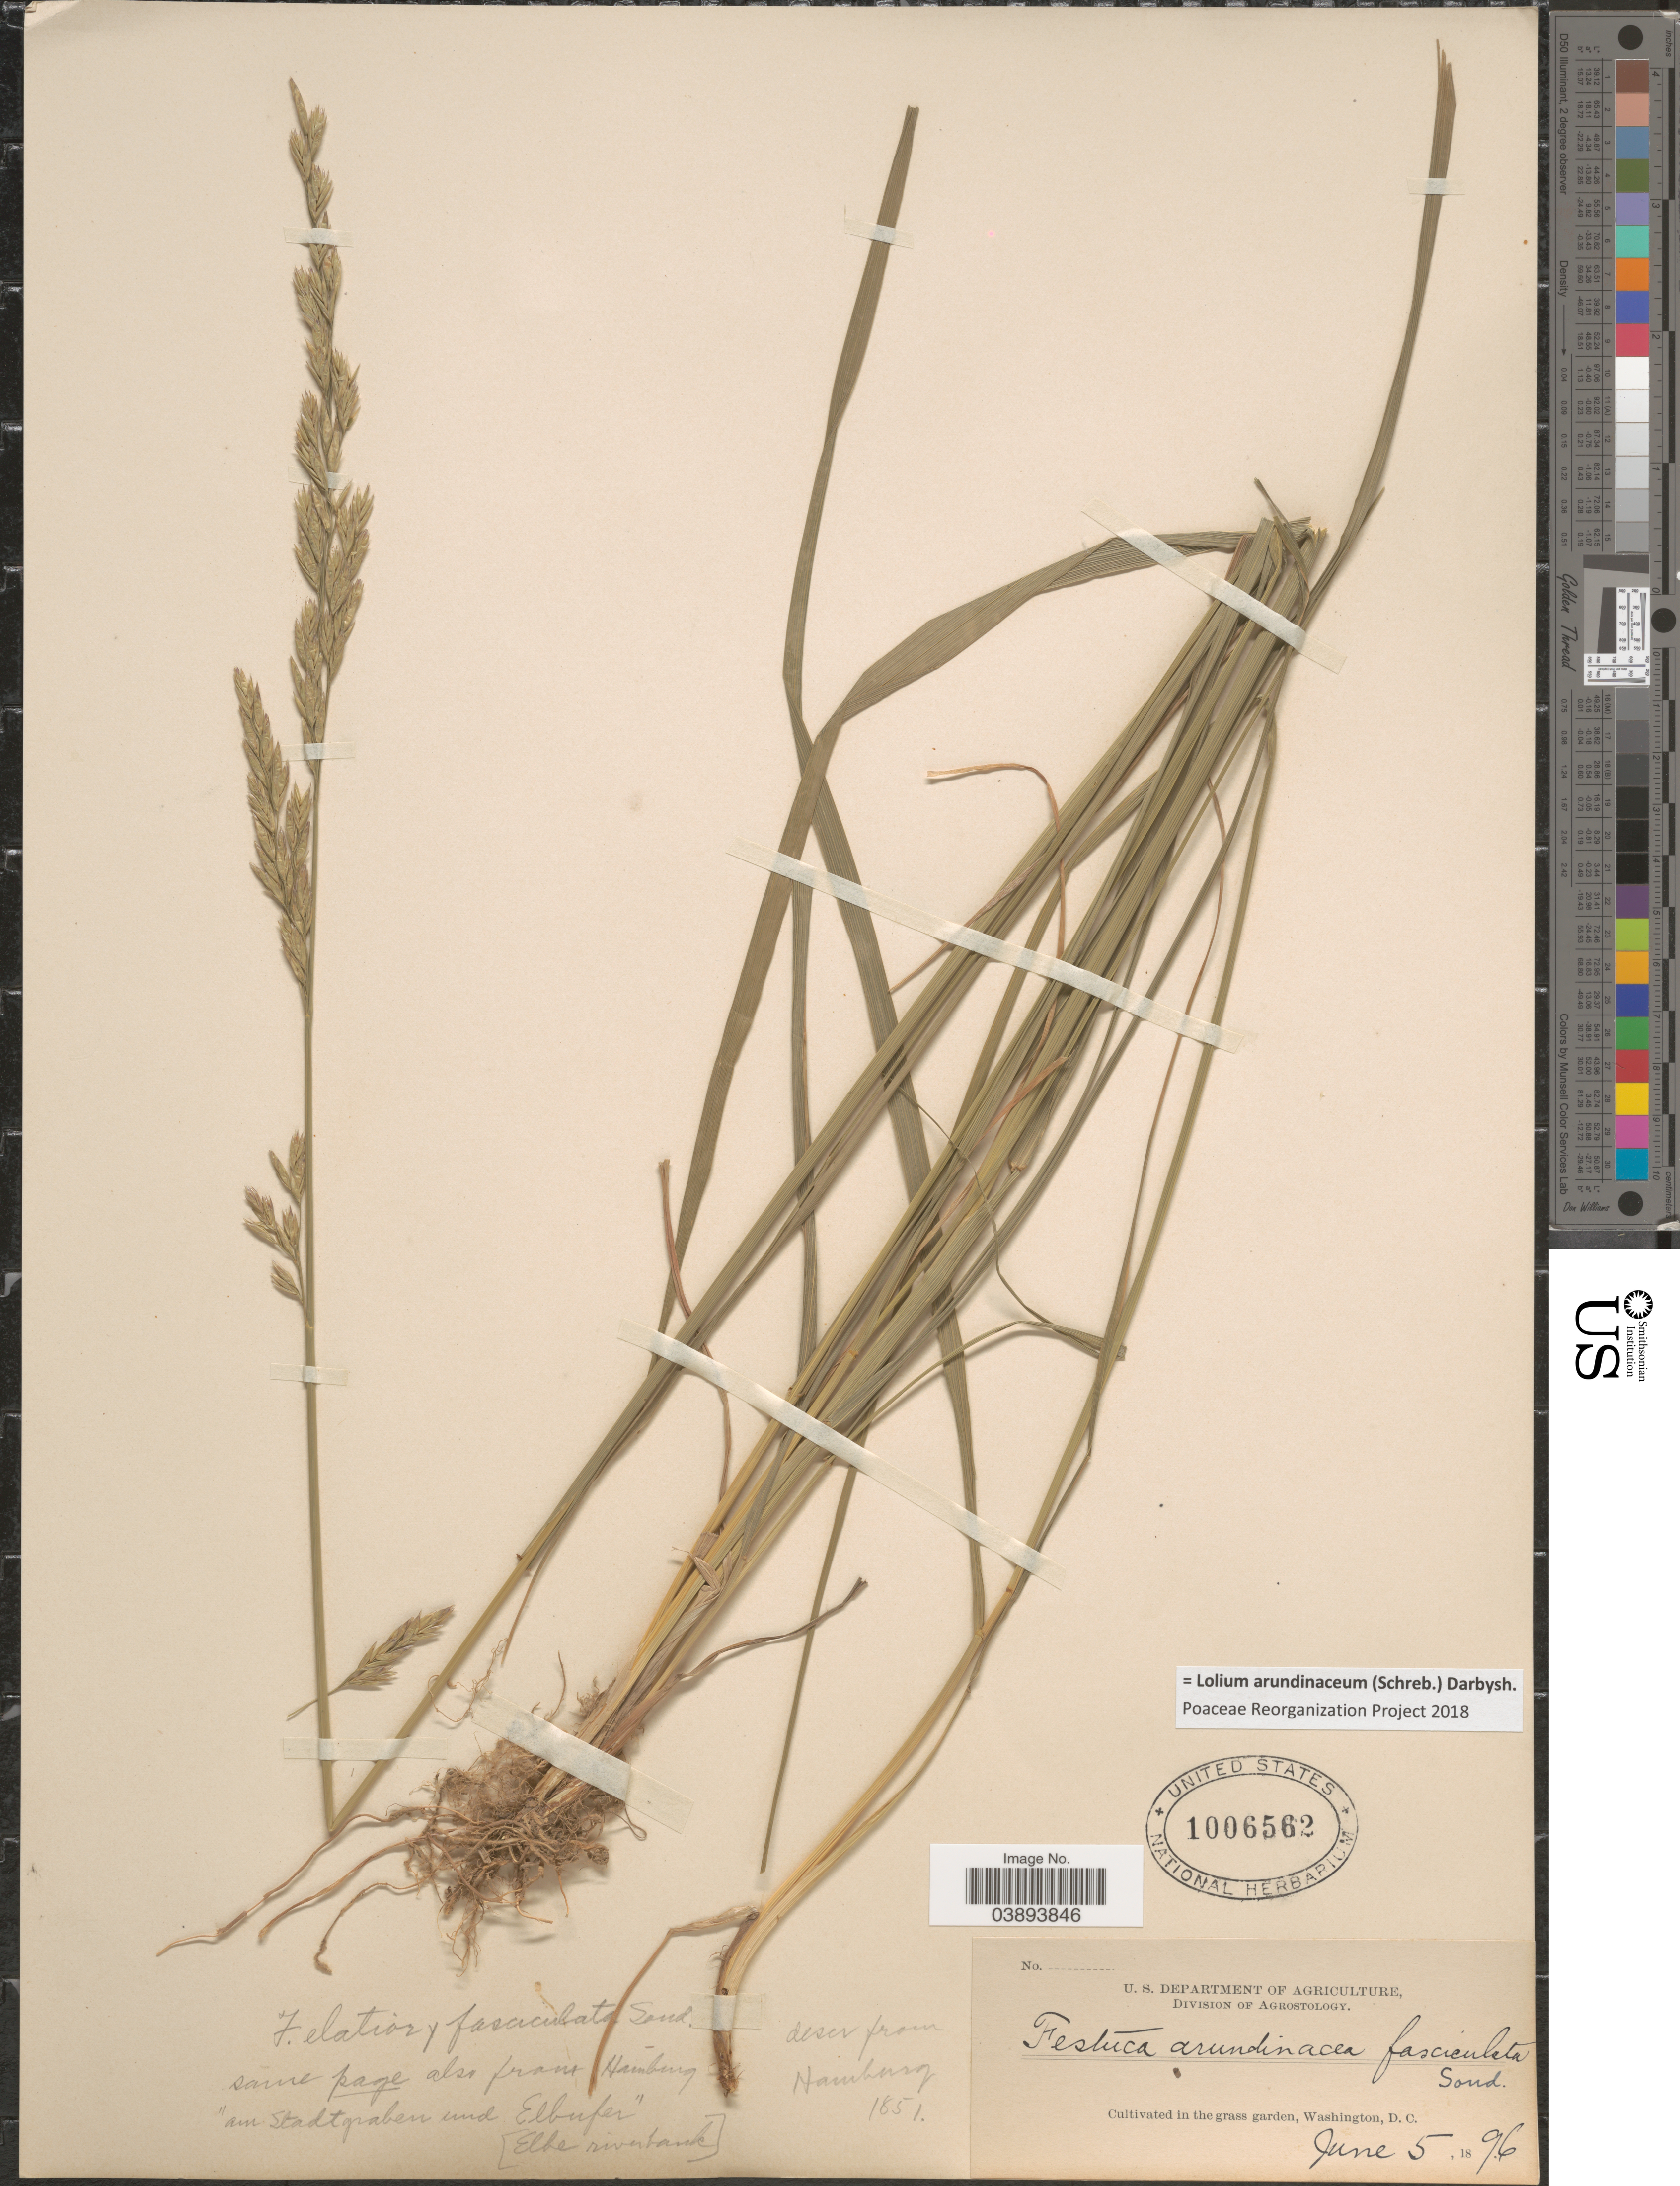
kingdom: Plantae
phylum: Tracheophyta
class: Liliopsida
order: Poales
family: Poaceae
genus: Lolium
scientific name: Lolium arundinaceum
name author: (Schreb.) Darbysh.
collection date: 1896-06-05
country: United States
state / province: District of Columbia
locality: In the grass garden, Washington.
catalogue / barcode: US 1006562